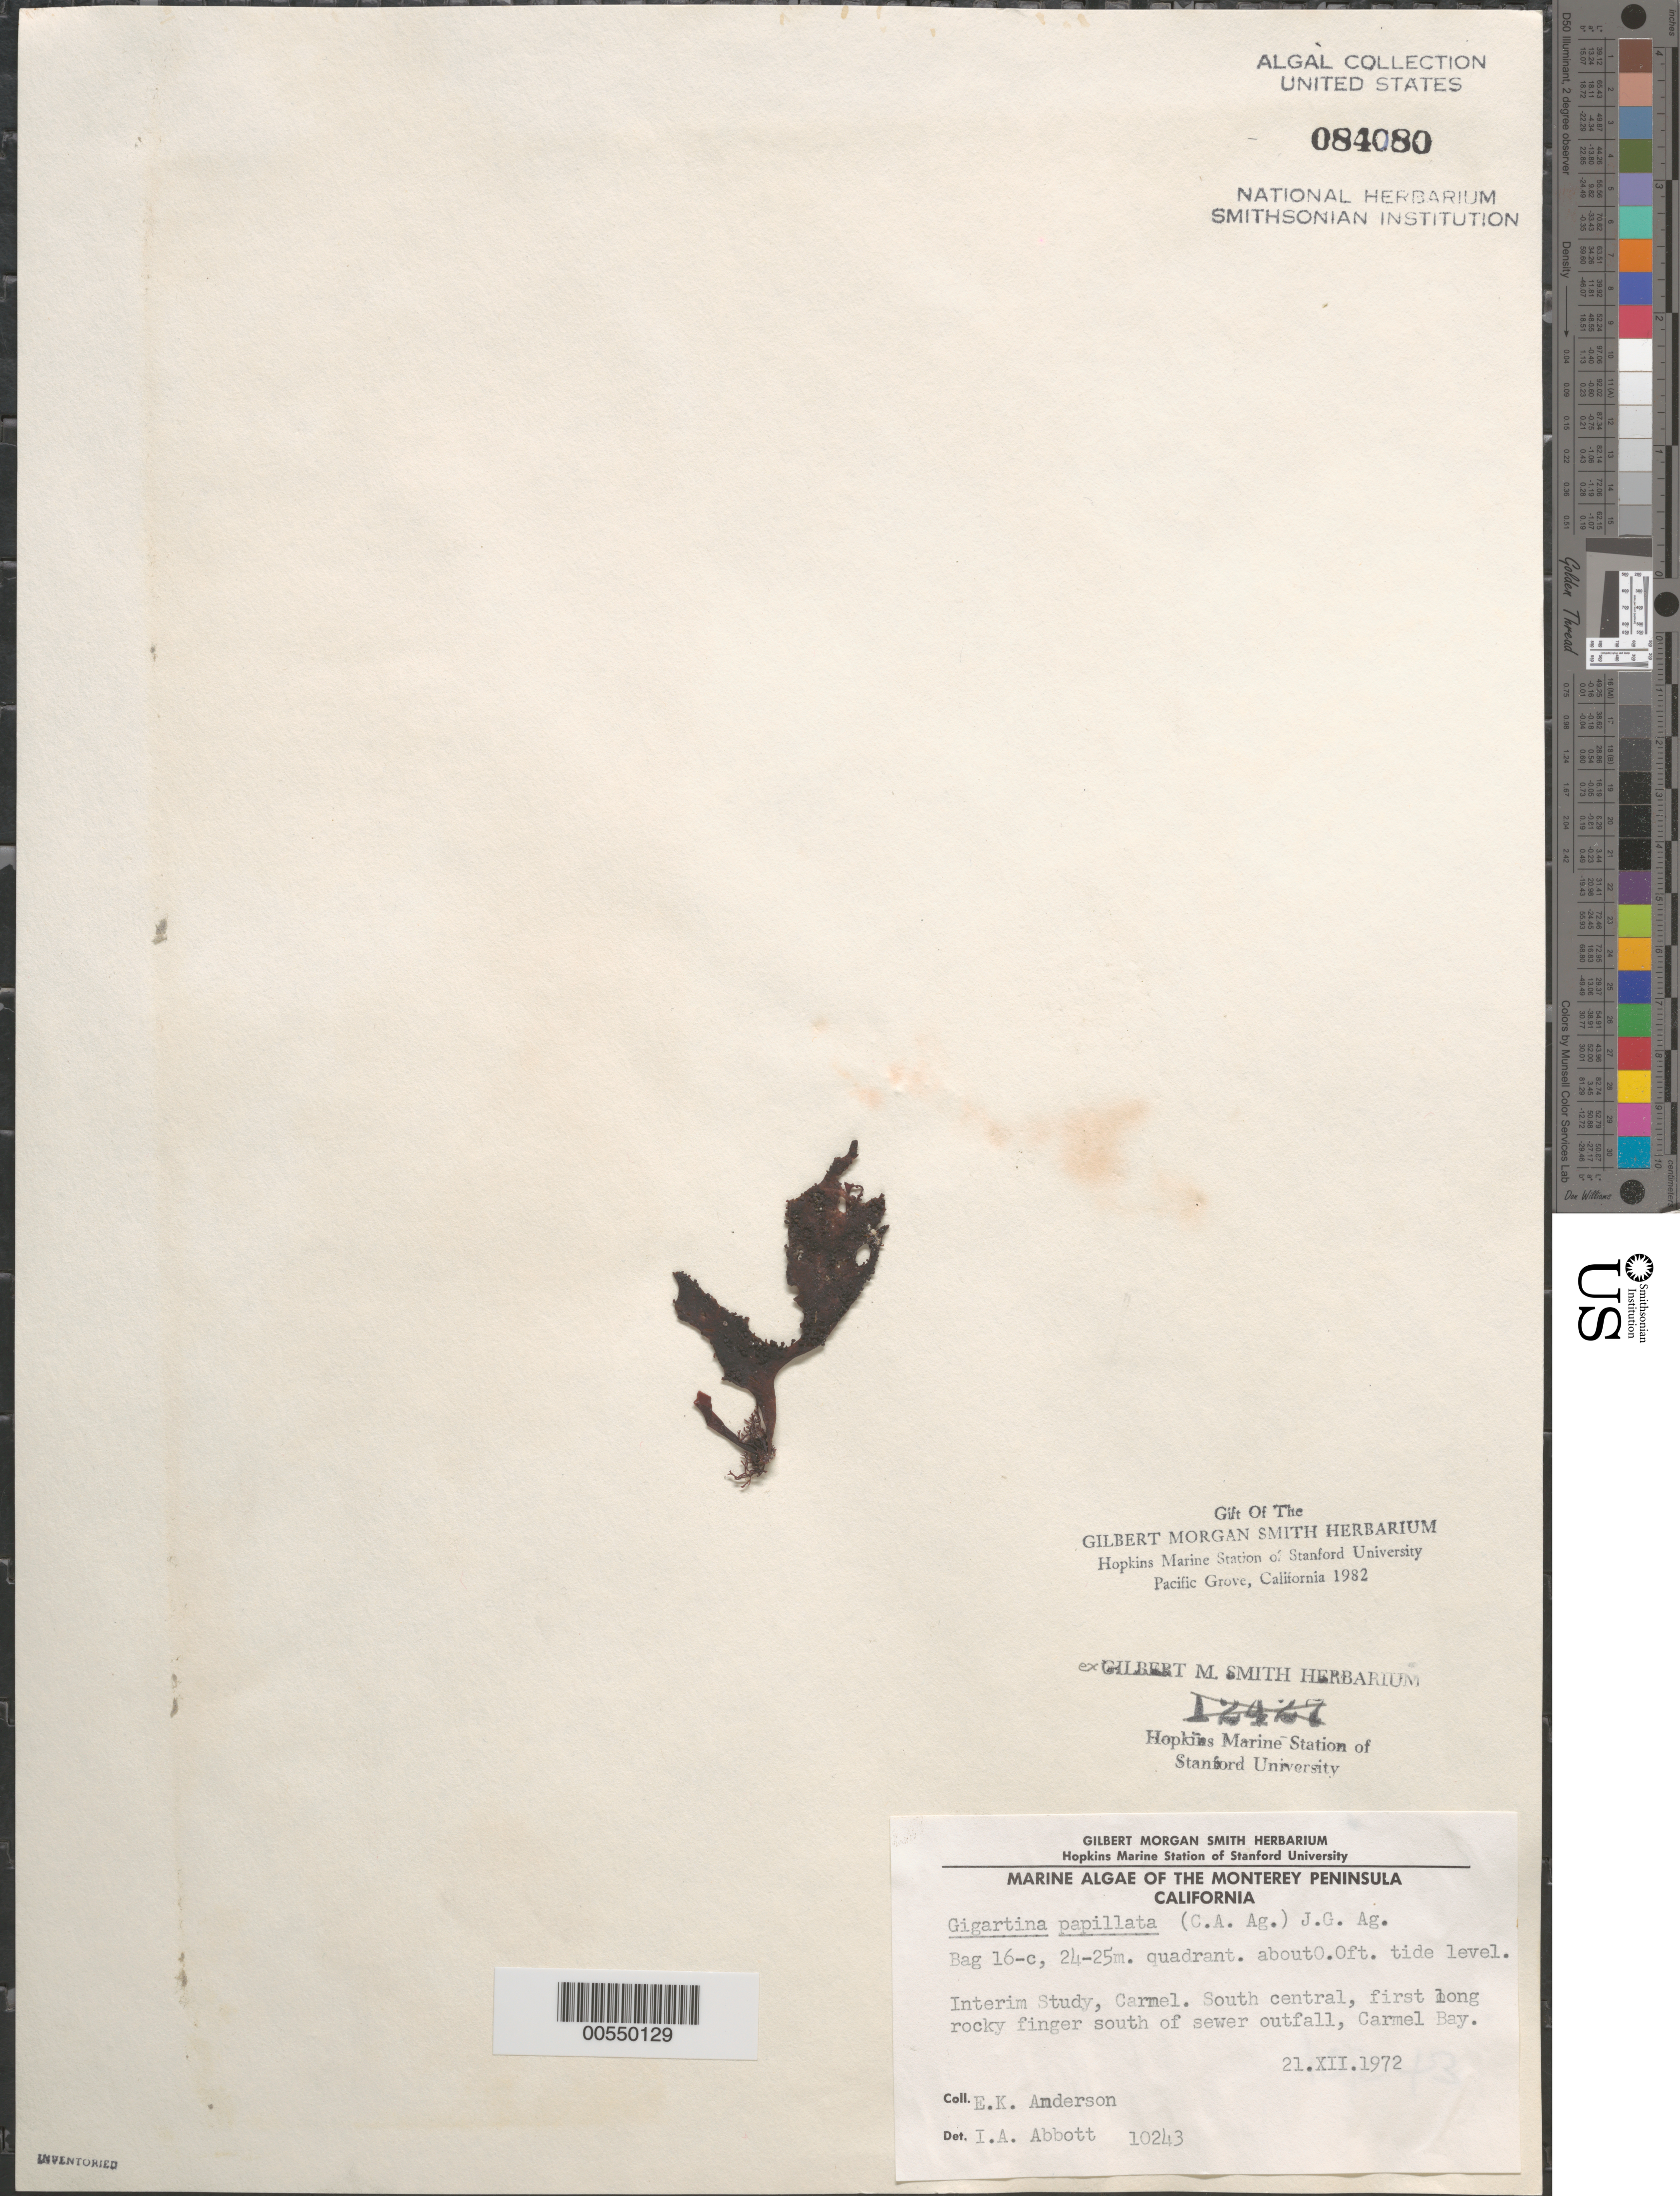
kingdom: Plantae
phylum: Rhodophyta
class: Florideophyceae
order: Gigartinales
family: Phyllophoraceae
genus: Mastocarpus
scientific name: Mastocarpus papillatus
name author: (C. Agardh) Kütz.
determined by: Algae name updating Project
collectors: E. K. Anderson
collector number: IAA 10243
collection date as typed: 21 Dec 1972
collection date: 1972-12-21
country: United States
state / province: California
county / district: Monterey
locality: Carmel Bay, Carmel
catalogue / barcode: US 84080